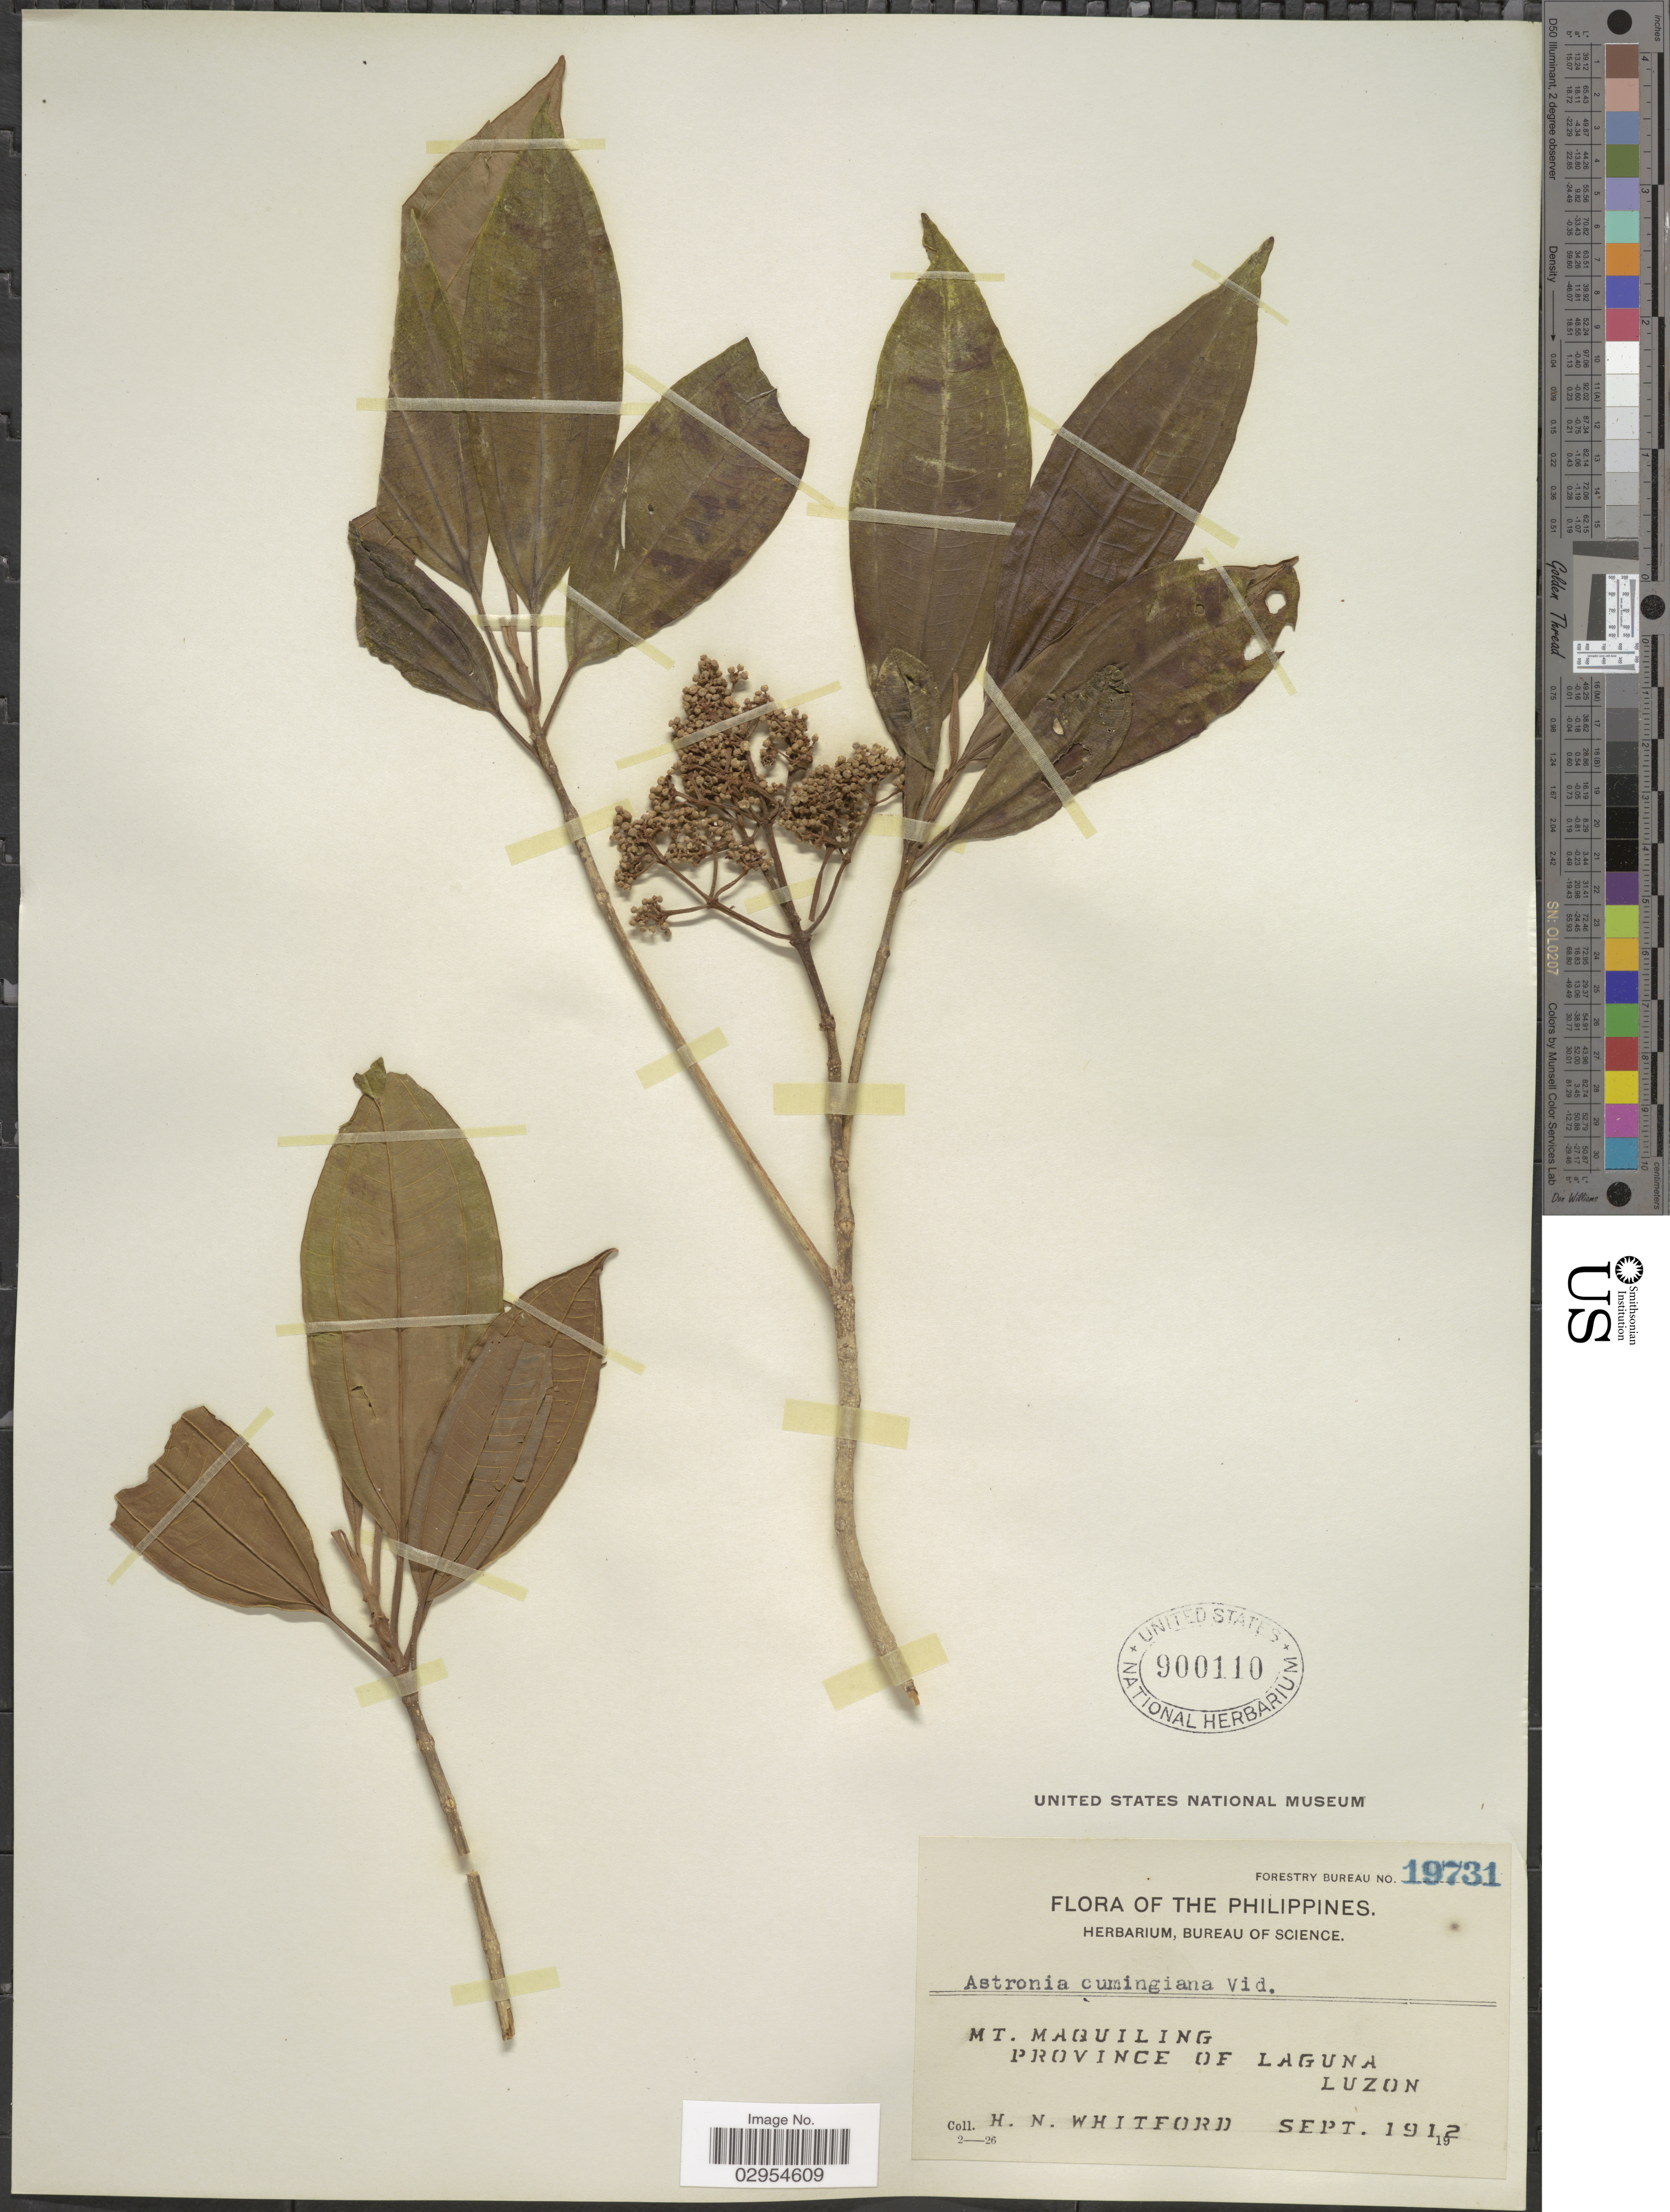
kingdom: Plantae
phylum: Tracheophyta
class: Magnoliopsida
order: Myrtales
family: Melastomataceae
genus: Astronia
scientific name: Astronia cumingiana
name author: S. Vidal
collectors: H. N. Whitford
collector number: Forestry Bureau 19731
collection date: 1912-09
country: Philippines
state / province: Calabarzon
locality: Mt. Maquiling. Province of Laguna. Luzon.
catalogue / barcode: US 900110